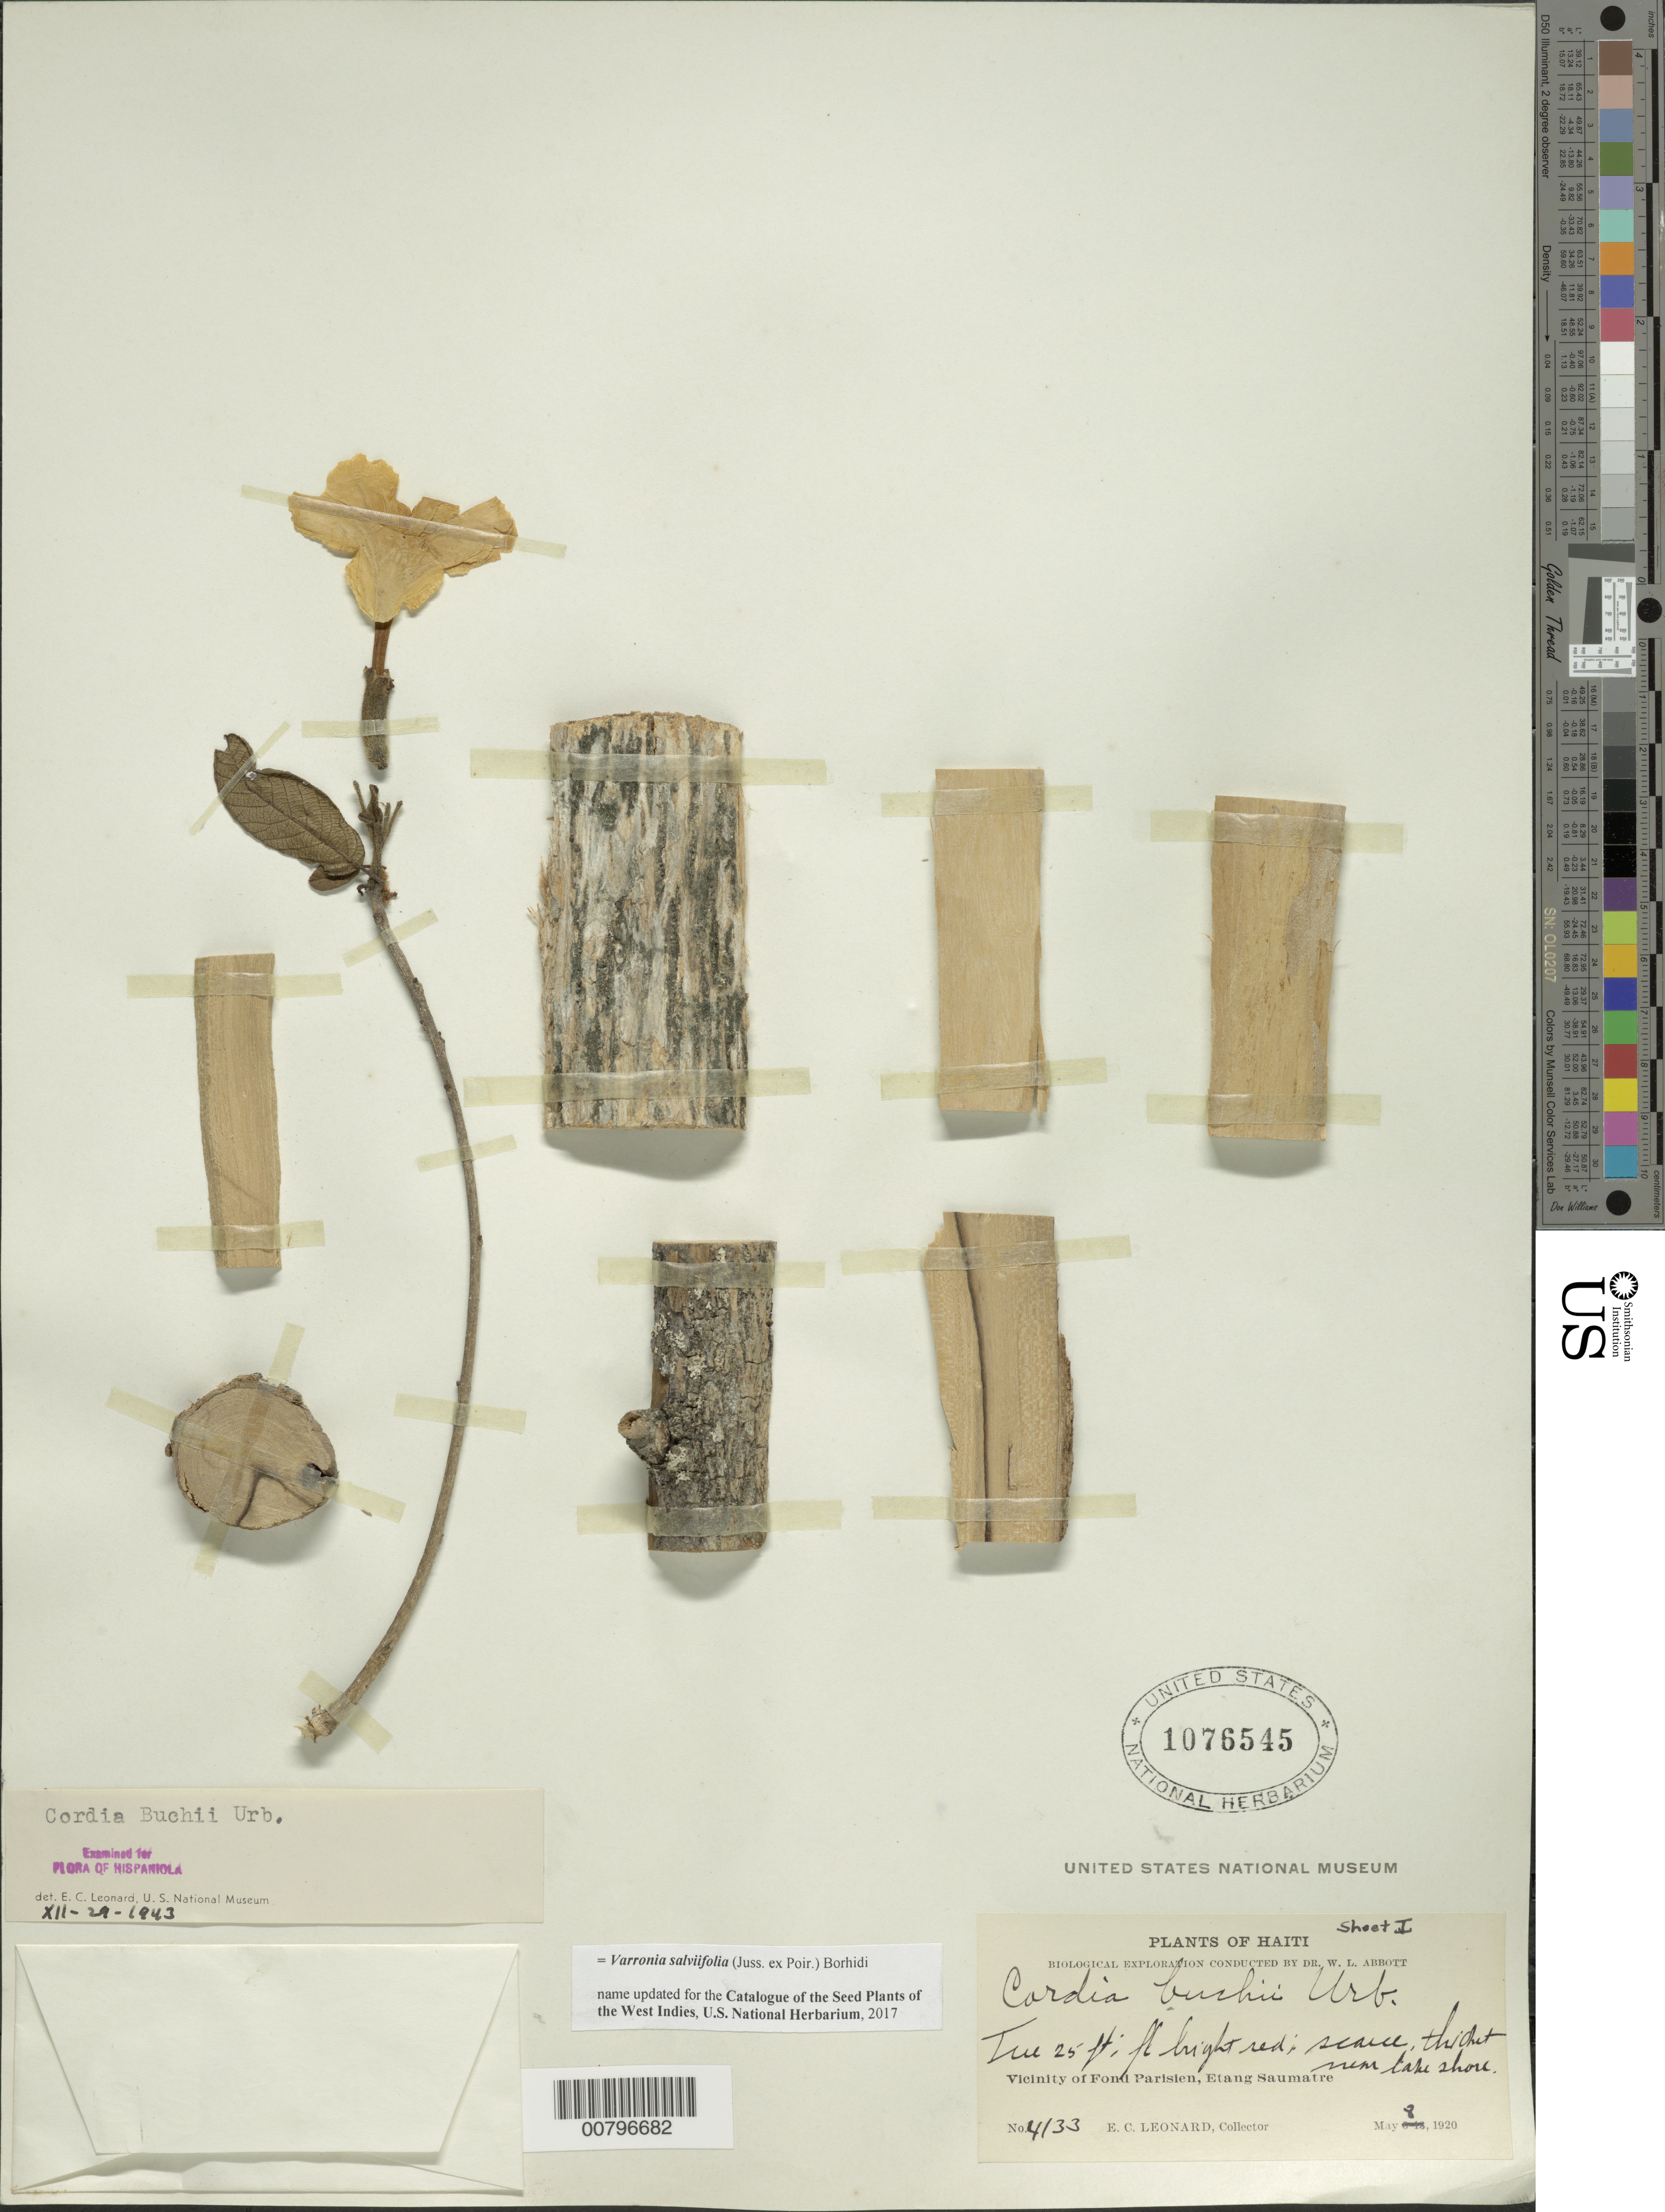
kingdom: Plantae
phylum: Tracheophyta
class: Magnoliopsida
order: Boraginales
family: Cordiaceae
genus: Varronia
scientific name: Varronia salviifolia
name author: (Juss. ex Poir.) Borhidi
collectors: E. C. Leonard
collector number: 4133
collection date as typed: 08 May 1920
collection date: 1920-05-08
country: Haiti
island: Hispaniola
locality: Etang Saumatre, vicinity of Fond Parisien.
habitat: Thicket near lake shore.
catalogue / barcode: US 1076545